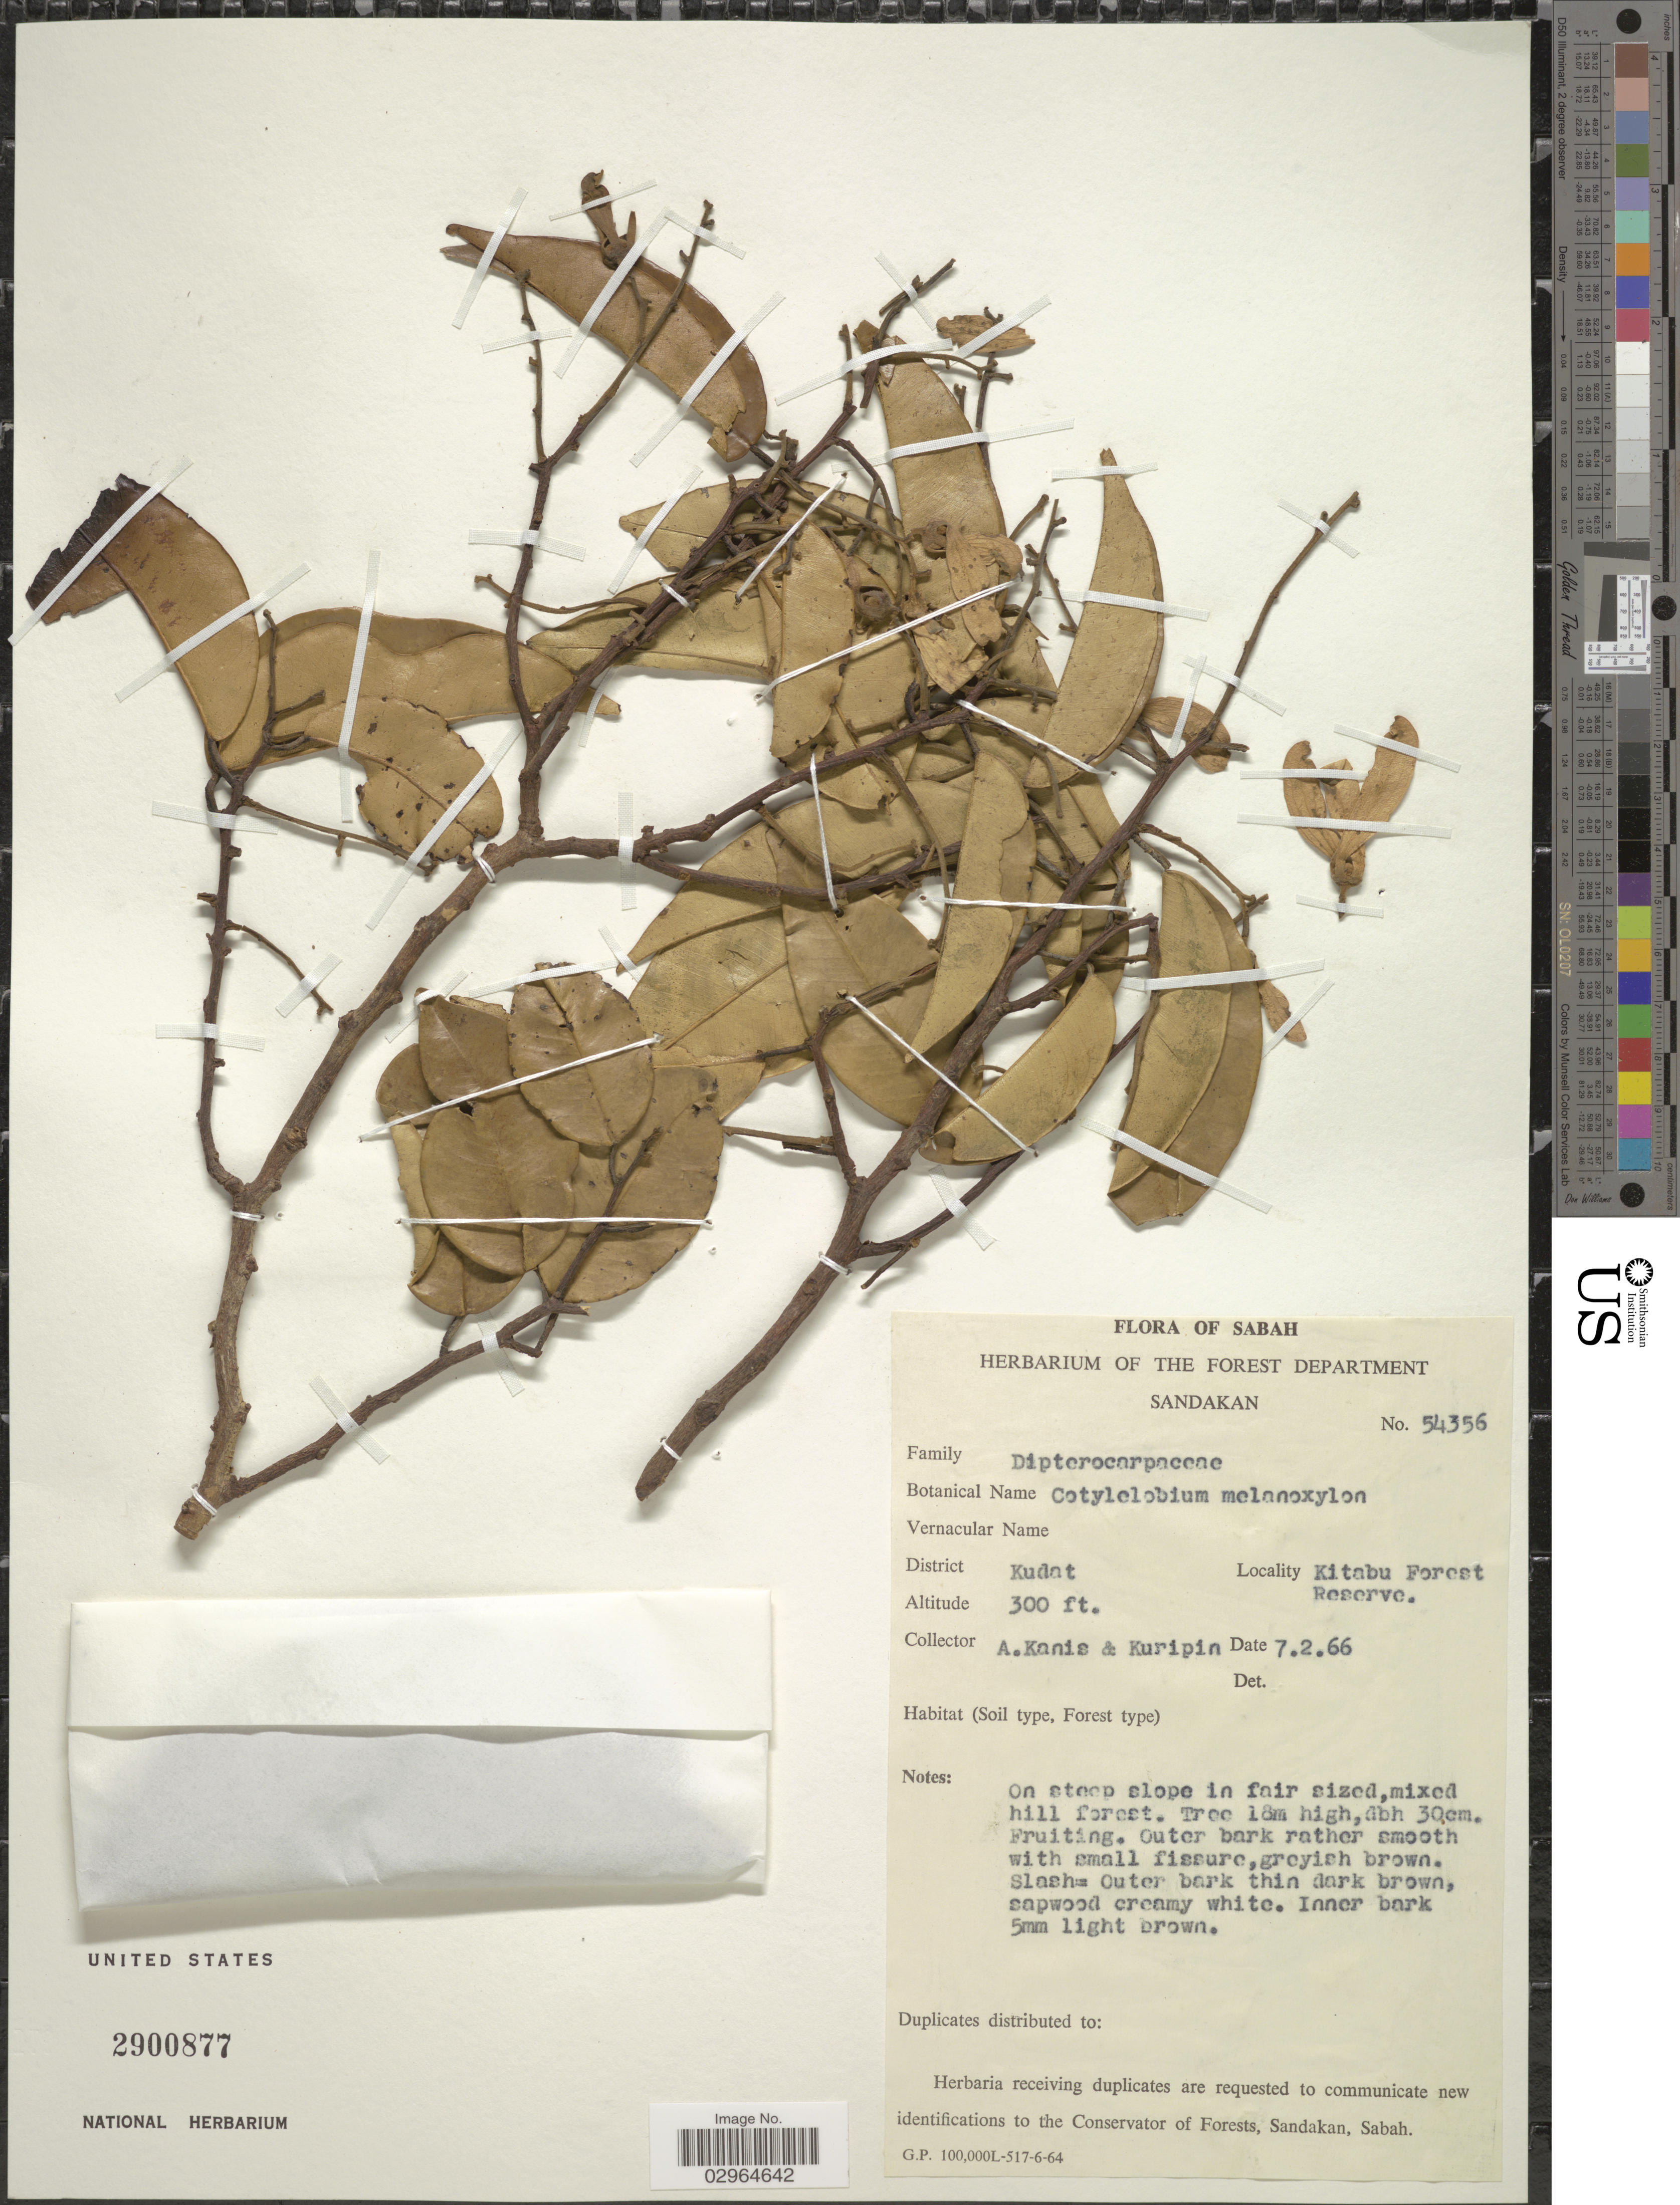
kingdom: Plantae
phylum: Tracheophyta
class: Magnoliopsida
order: Malvales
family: Dipterocarpaceae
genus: Cotylelobium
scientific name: Cotylelobium leucocarpum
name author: Slooten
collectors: A. Kanis & Kuripin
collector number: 54356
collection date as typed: Transcribed d/m/y: 7/2/66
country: Malaysia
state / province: Sabah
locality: District Kudat. Kitabu Forest Reserve.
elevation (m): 91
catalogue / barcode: US 2900877